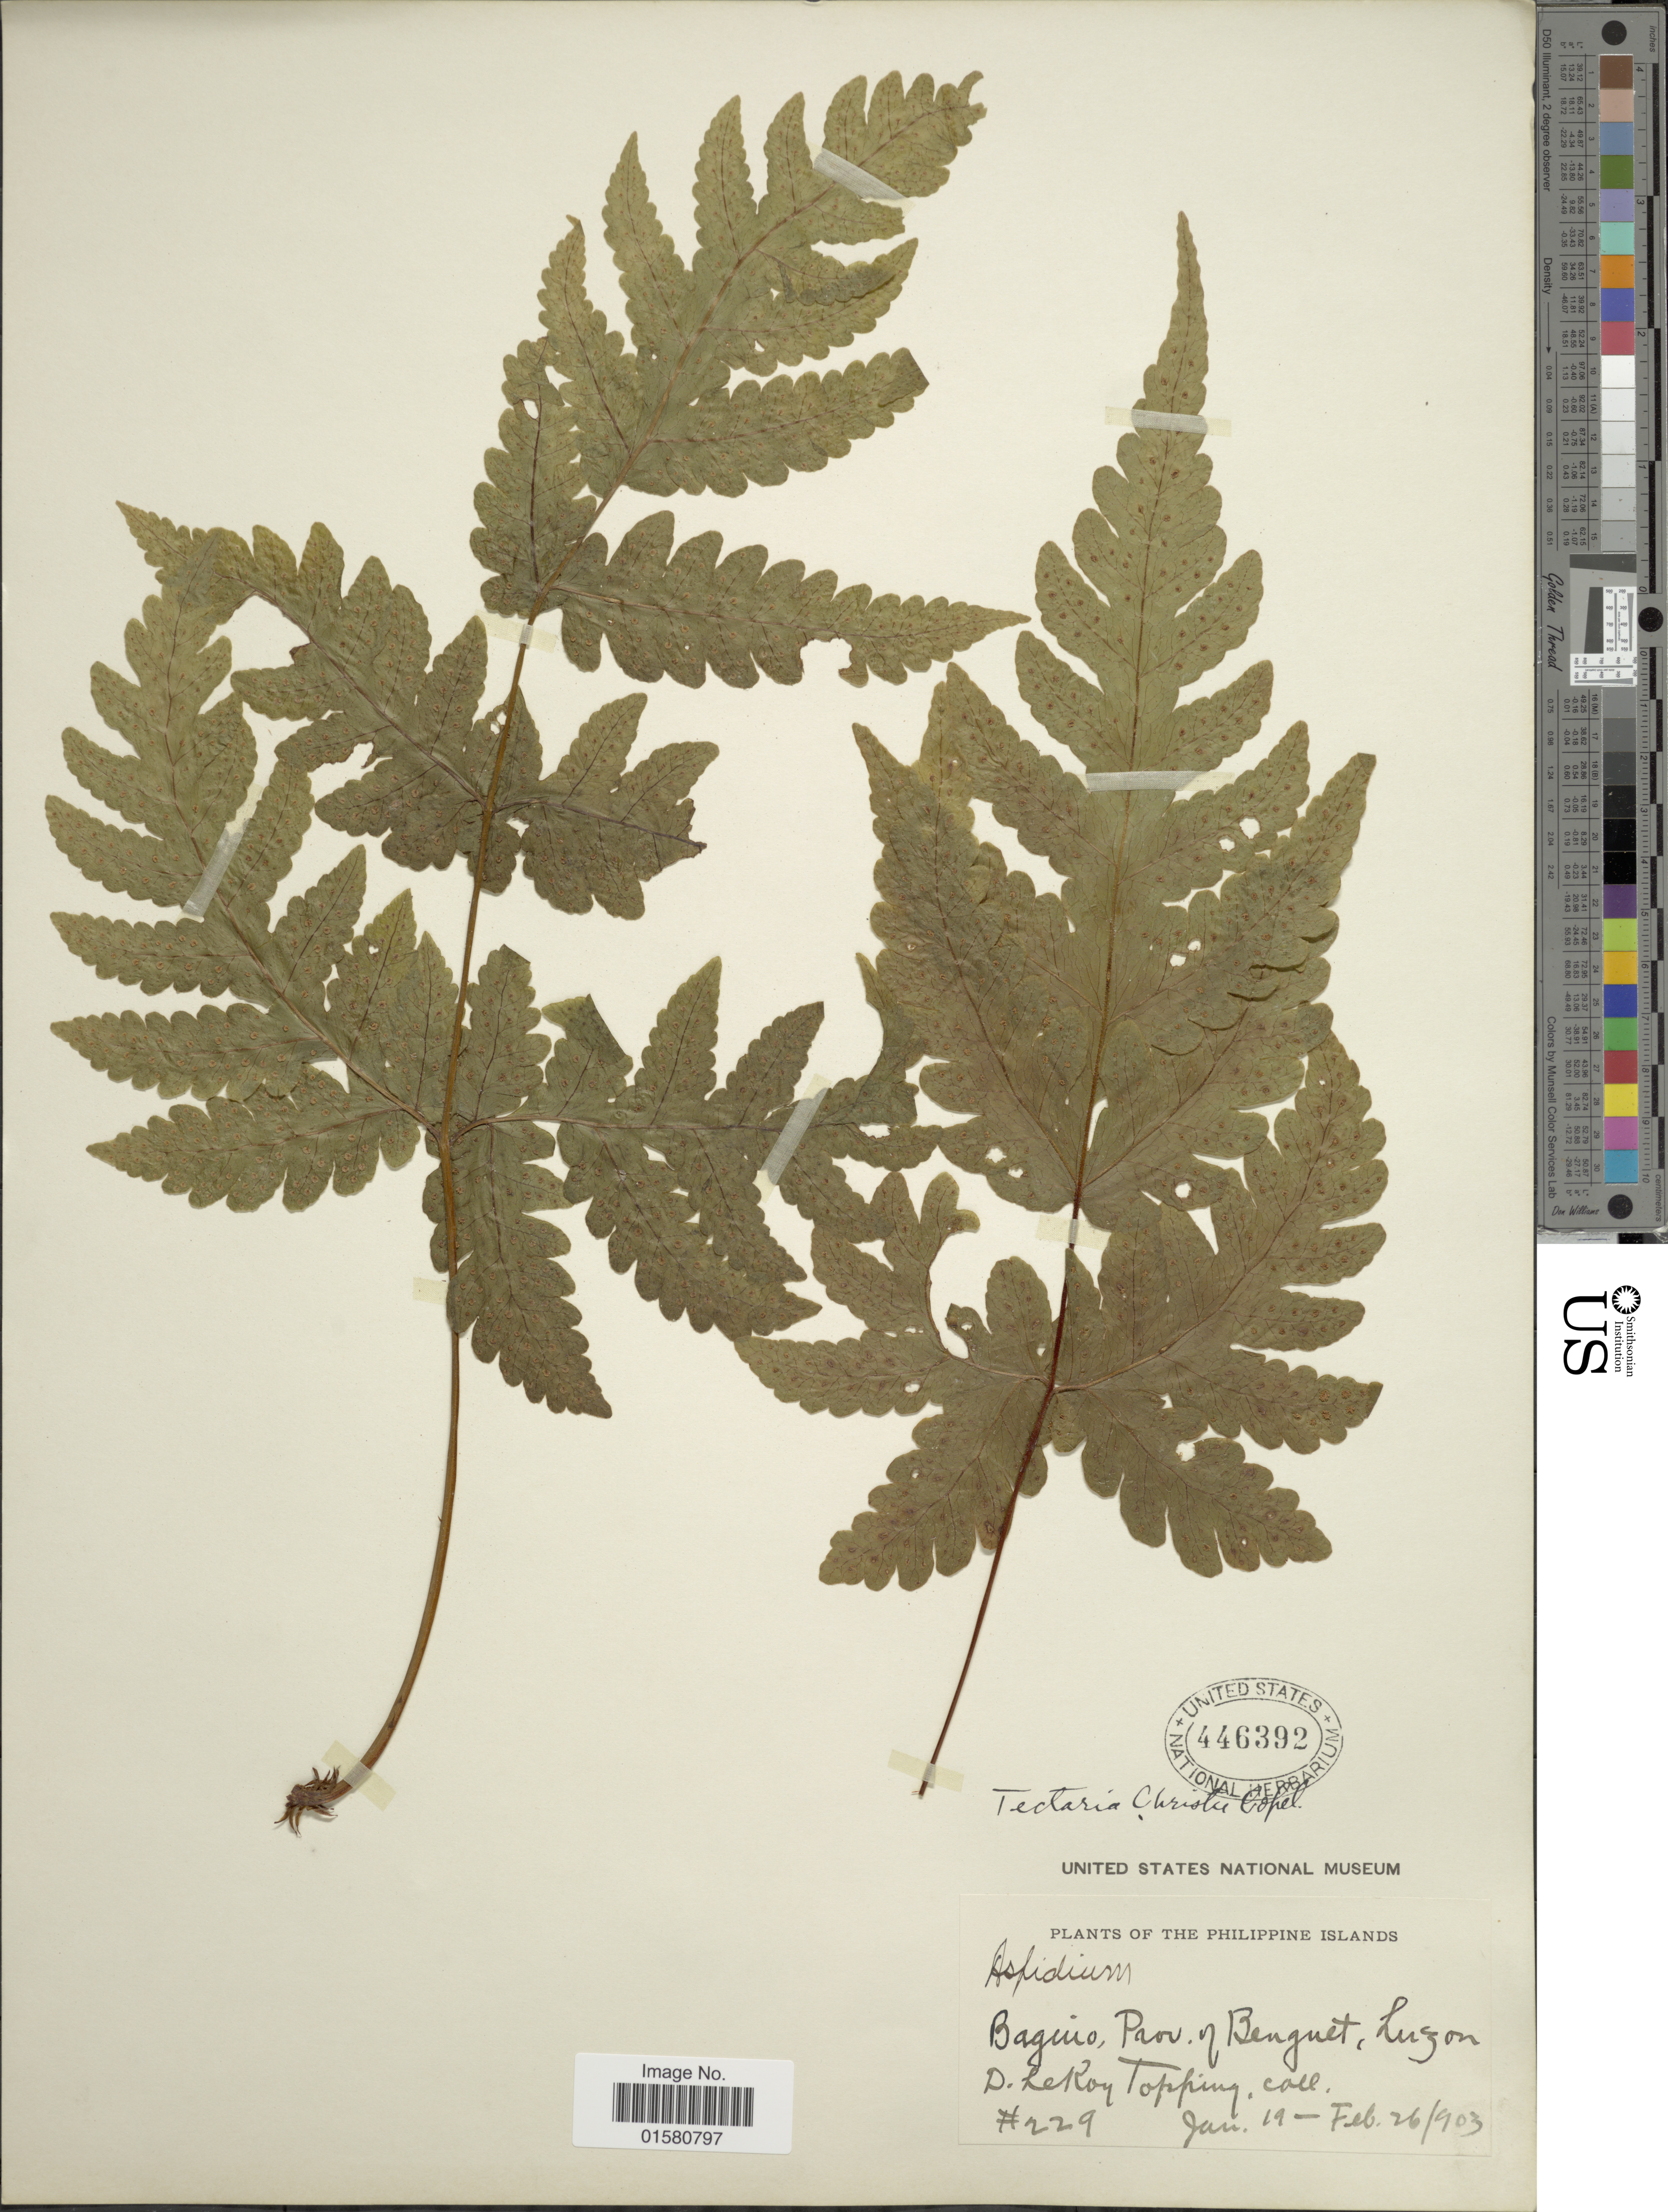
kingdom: Plantae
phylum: Tracheophyta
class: Polypodiopsida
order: Polypodiales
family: Tectariaceae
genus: Tectaria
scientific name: Tectaria christii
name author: Copel.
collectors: D. L. Topping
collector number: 229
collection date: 1903-01-19/1903-02-26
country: Philippines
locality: Baguio, Prov. of Benguet, Luzon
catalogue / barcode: US 446392